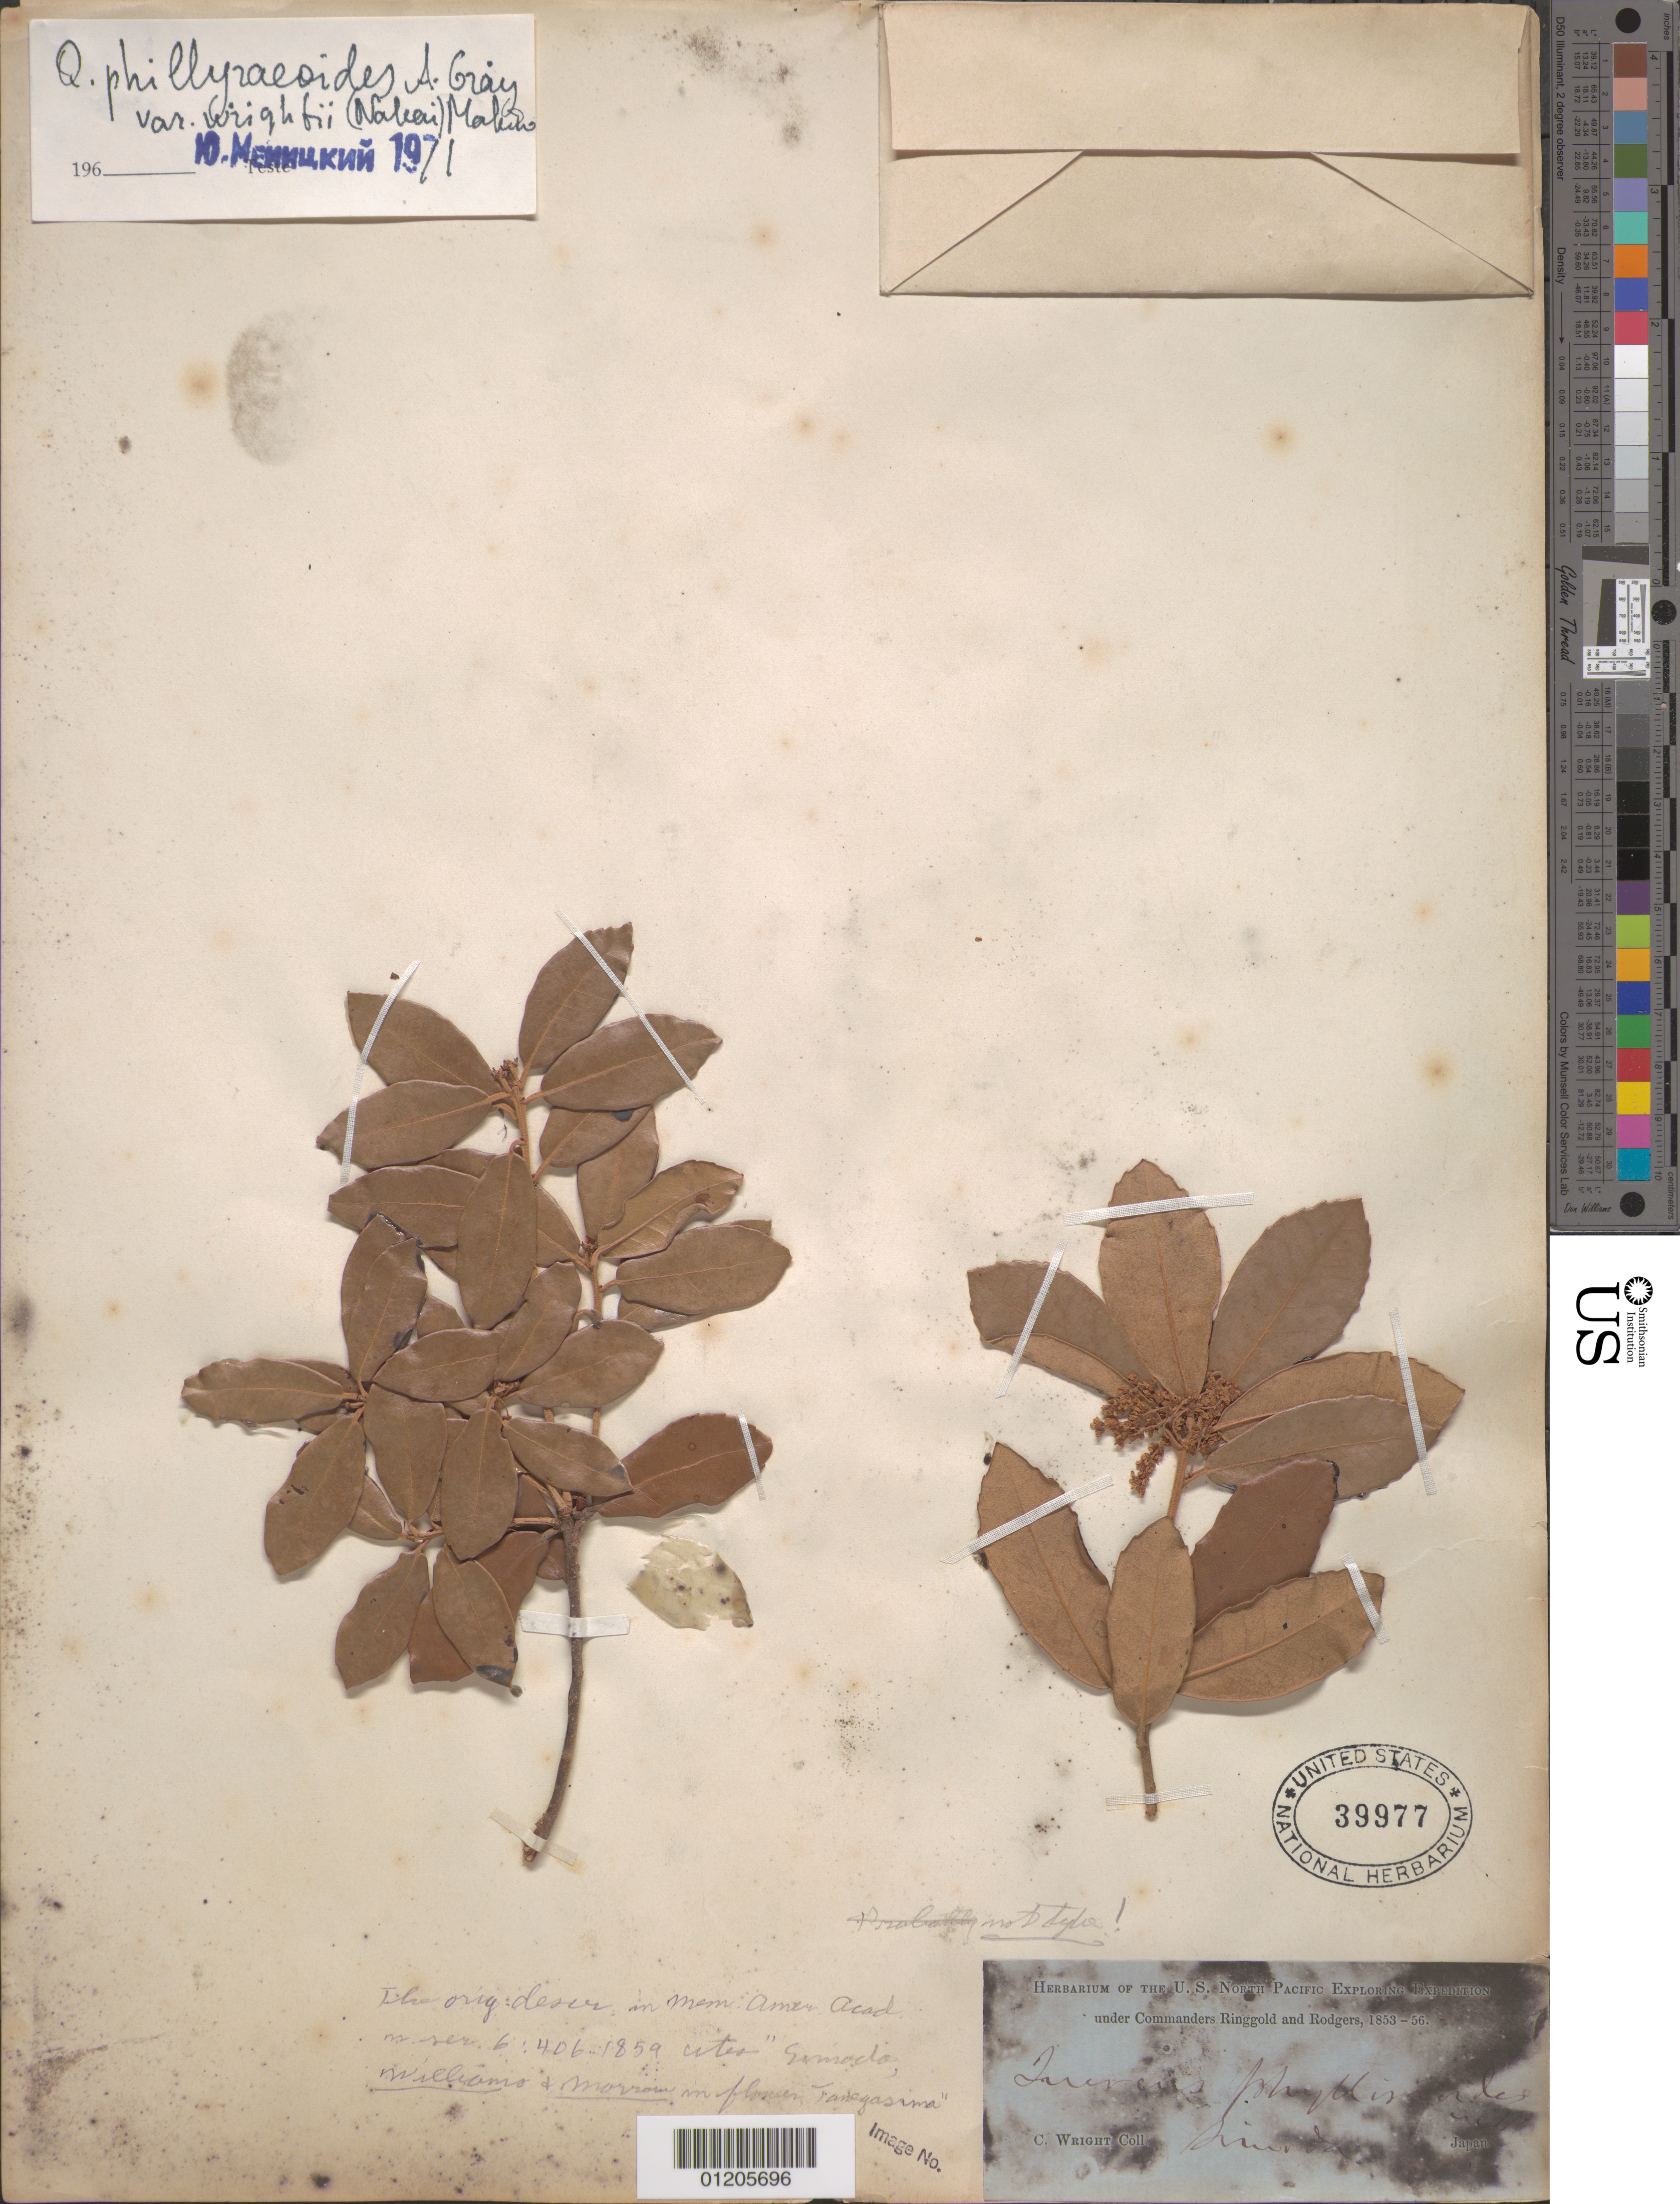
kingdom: Plantae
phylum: Tracheophyta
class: Magnoliopsida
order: Fagales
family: Fagaceae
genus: Quercus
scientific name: Quercus phillyraeoides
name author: A. Gray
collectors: C. Wright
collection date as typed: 1853 to -- -- 1856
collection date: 1853/1856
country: Japan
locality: Simoda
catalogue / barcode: US 39977